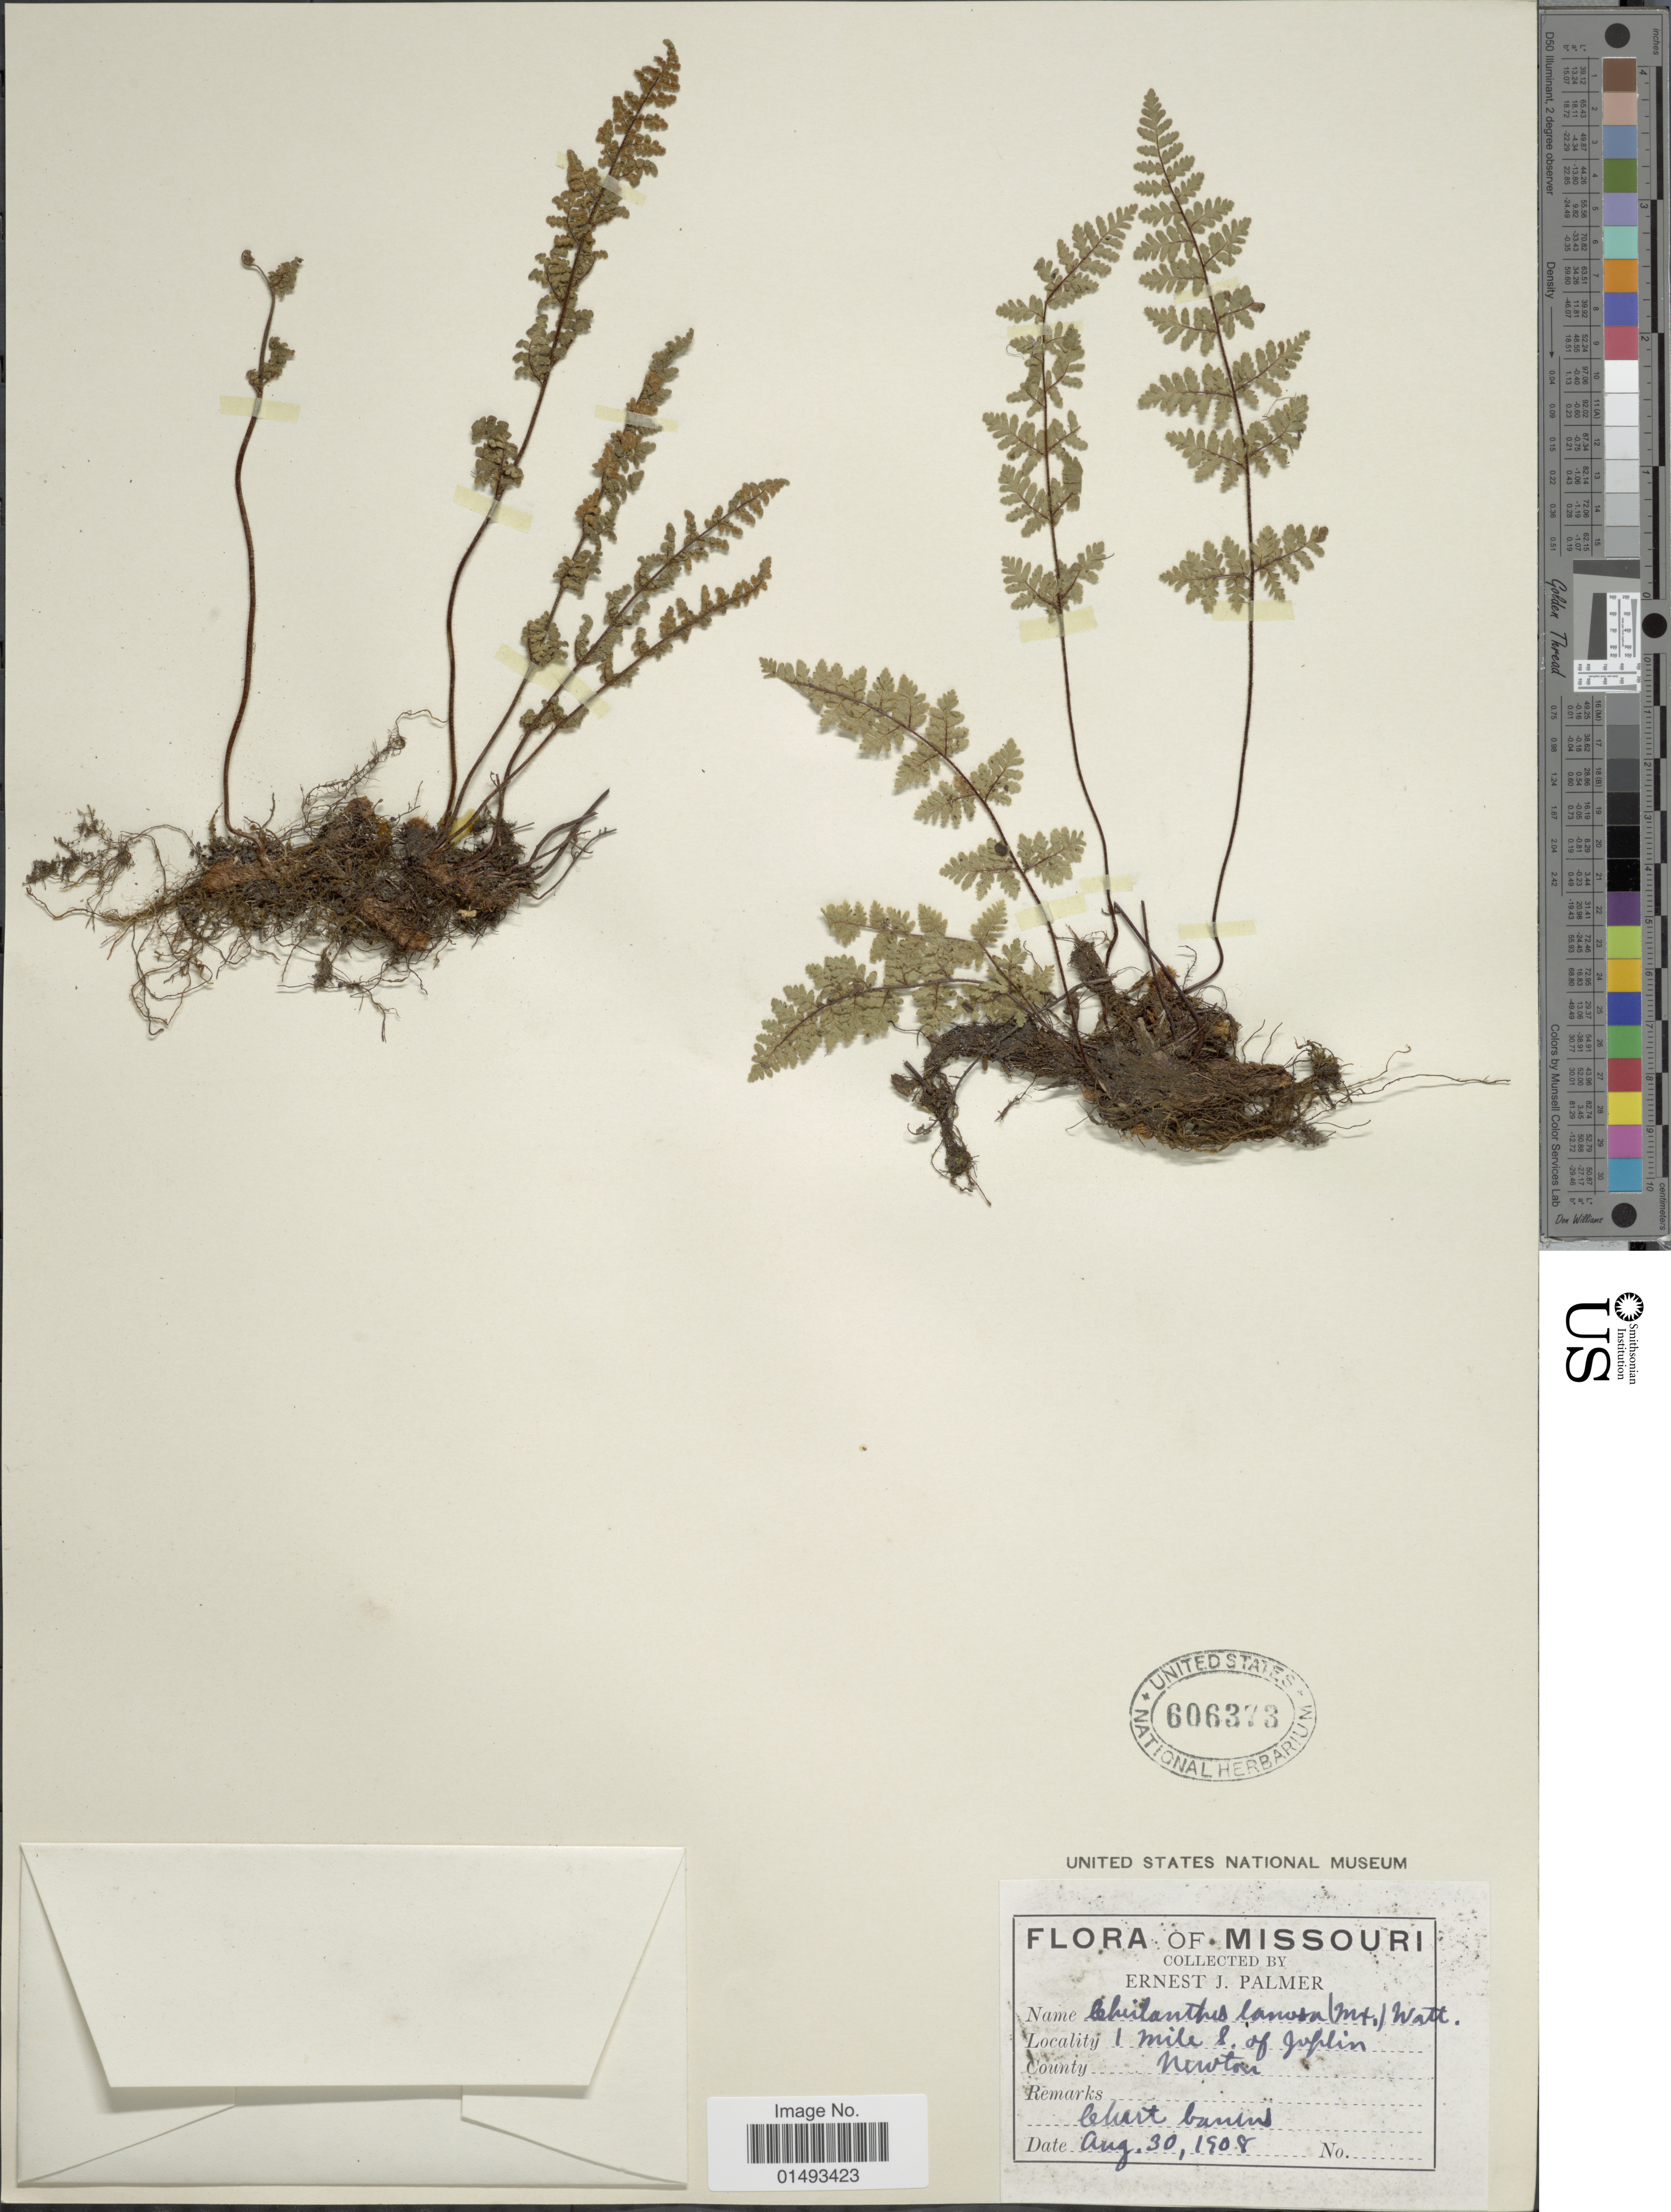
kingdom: Plantae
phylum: Tracheophyta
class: Polypodiopsida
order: Polypodiales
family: Pteridaceae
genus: Myriopteris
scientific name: Myriopteris lanosa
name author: (Michx.) Grusz & Windham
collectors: E. J. Palmer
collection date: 1908-08-30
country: United States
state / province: Missouri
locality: Flora of Missouri, 1 mile S. of Joplin, County Newton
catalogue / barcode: US 606373